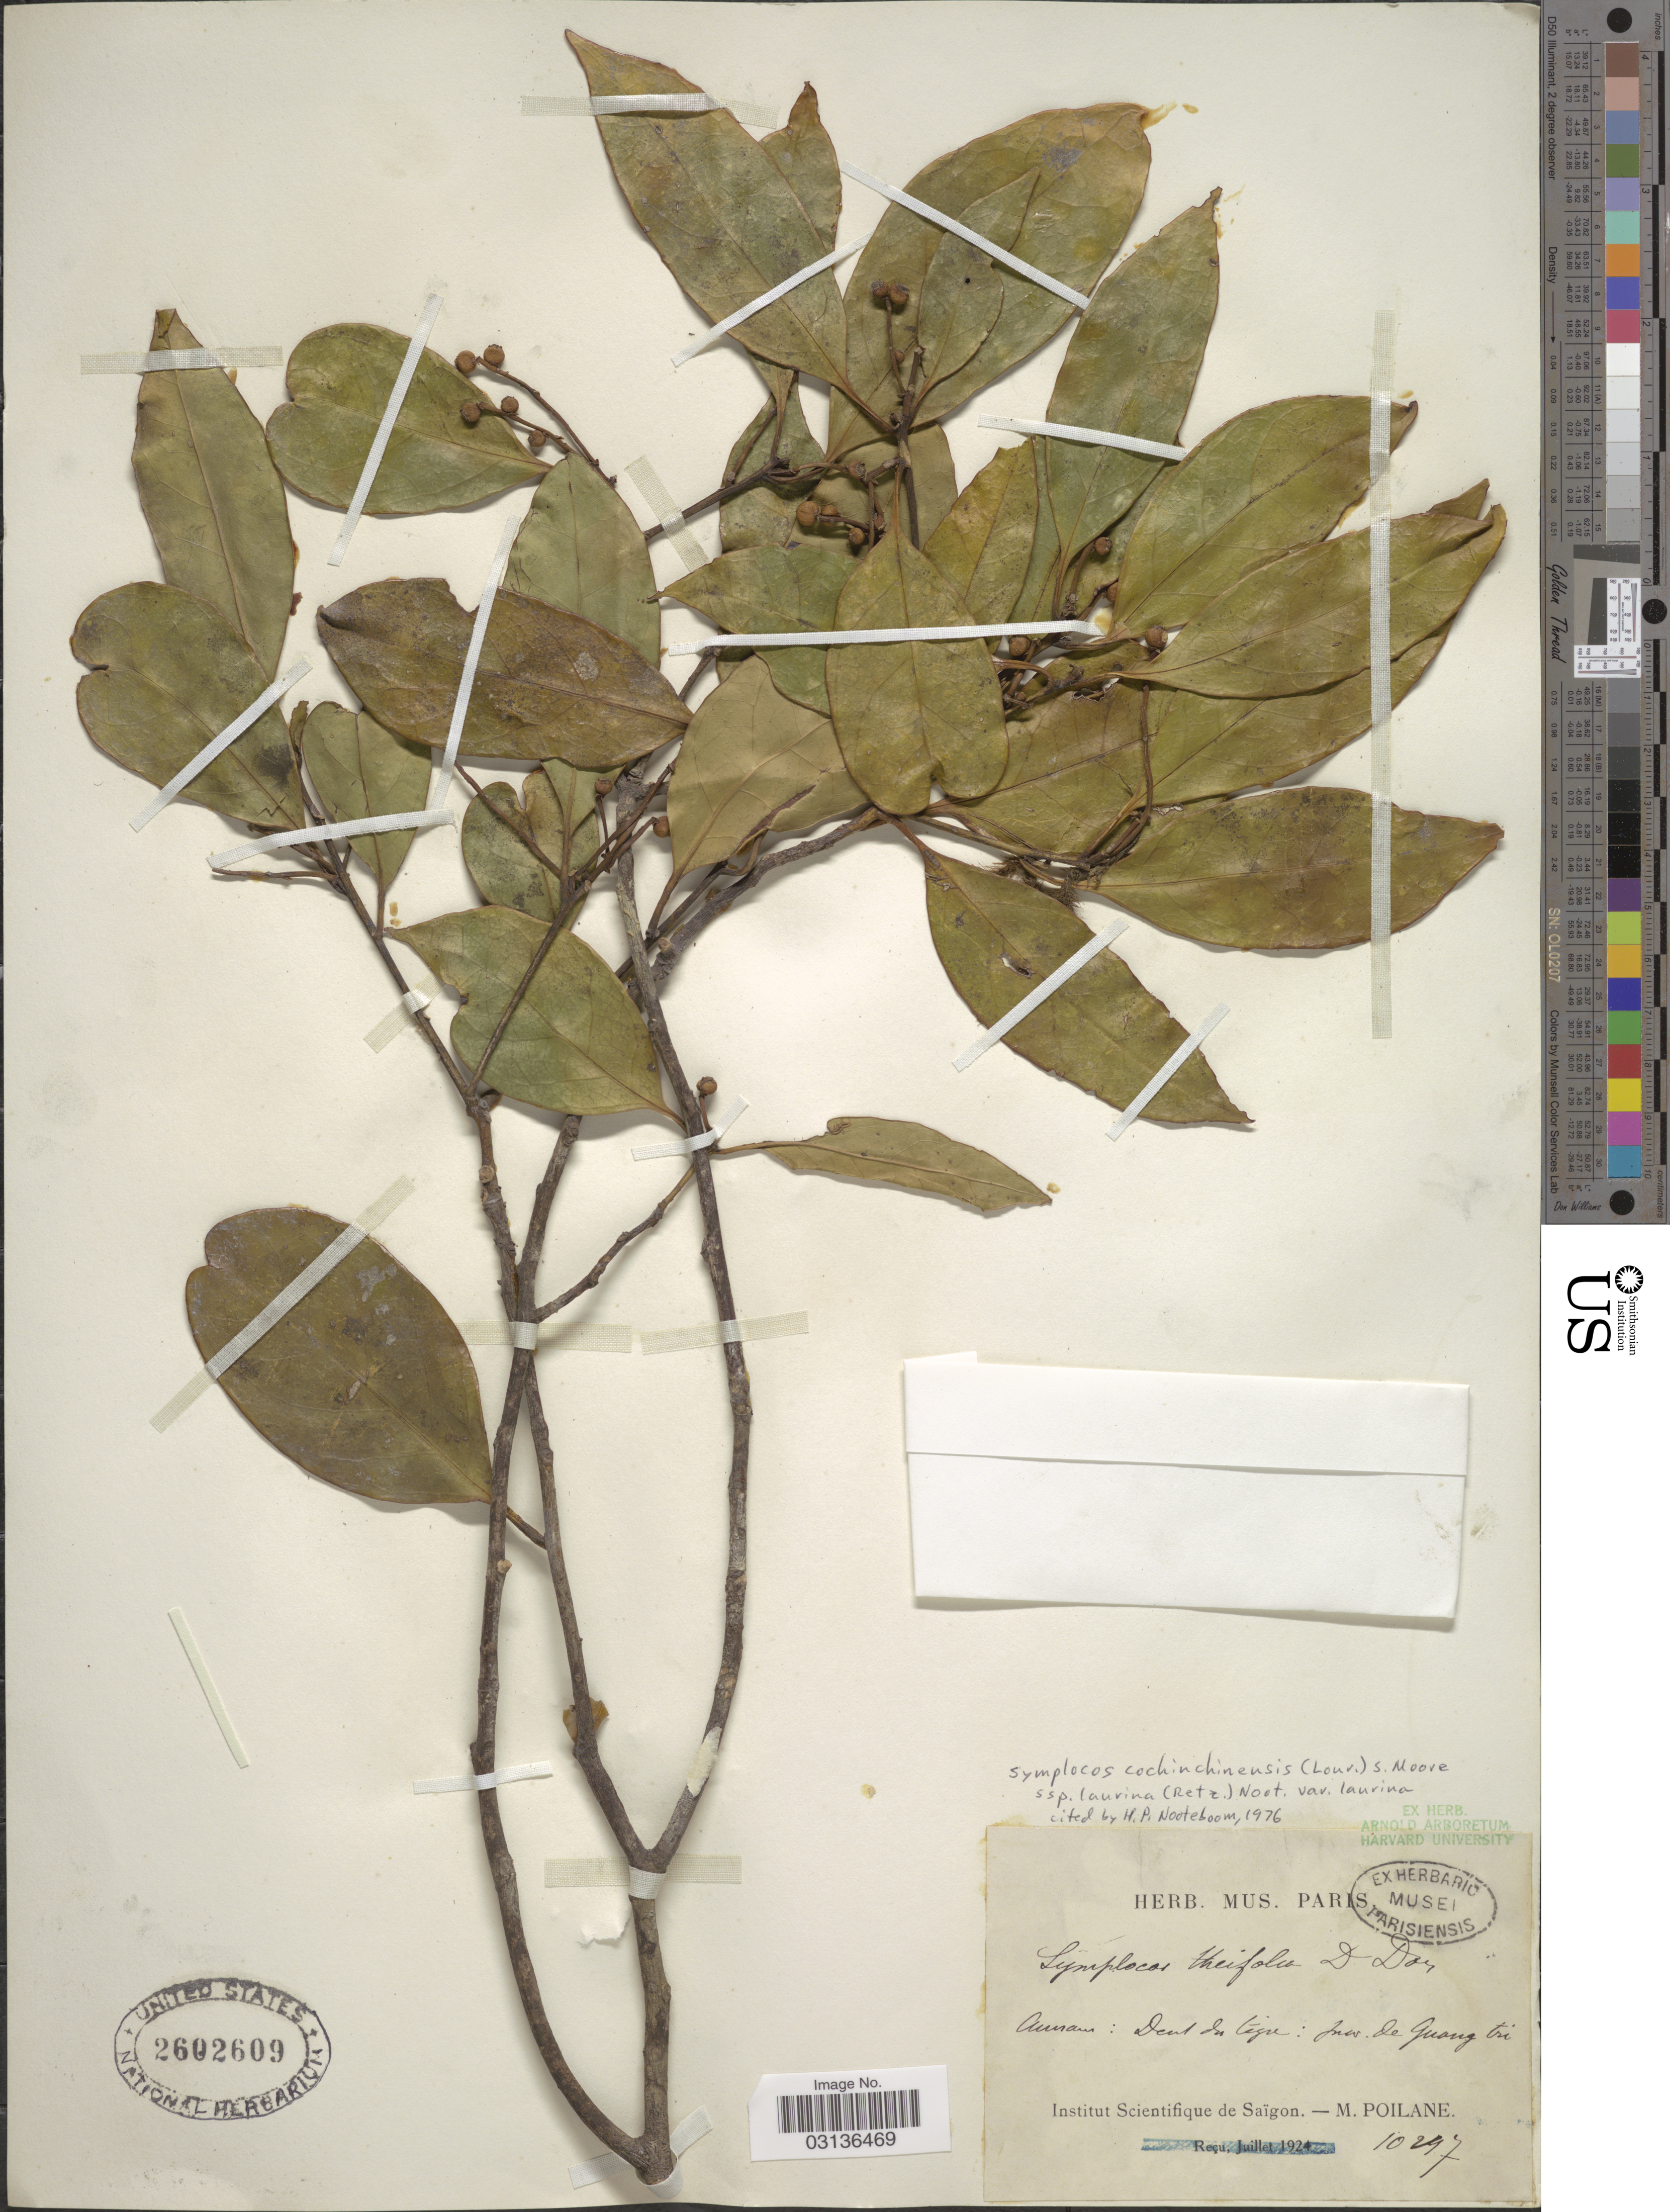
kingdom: Plantae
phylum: Tracheophyta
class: Magnoliopsida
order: Ericales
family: Symplocaceae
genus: Symplocos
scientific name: Symplocos cochinchinensis subsp. laurina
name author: (Retz.) Noot.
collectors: M. Poilane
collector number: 10297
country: Vietnam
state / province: Quang Tri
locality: Annam: Dent du Tszu [interpreted]: Ins [interpreted] de Quang Tri.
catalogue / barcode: US 2602609